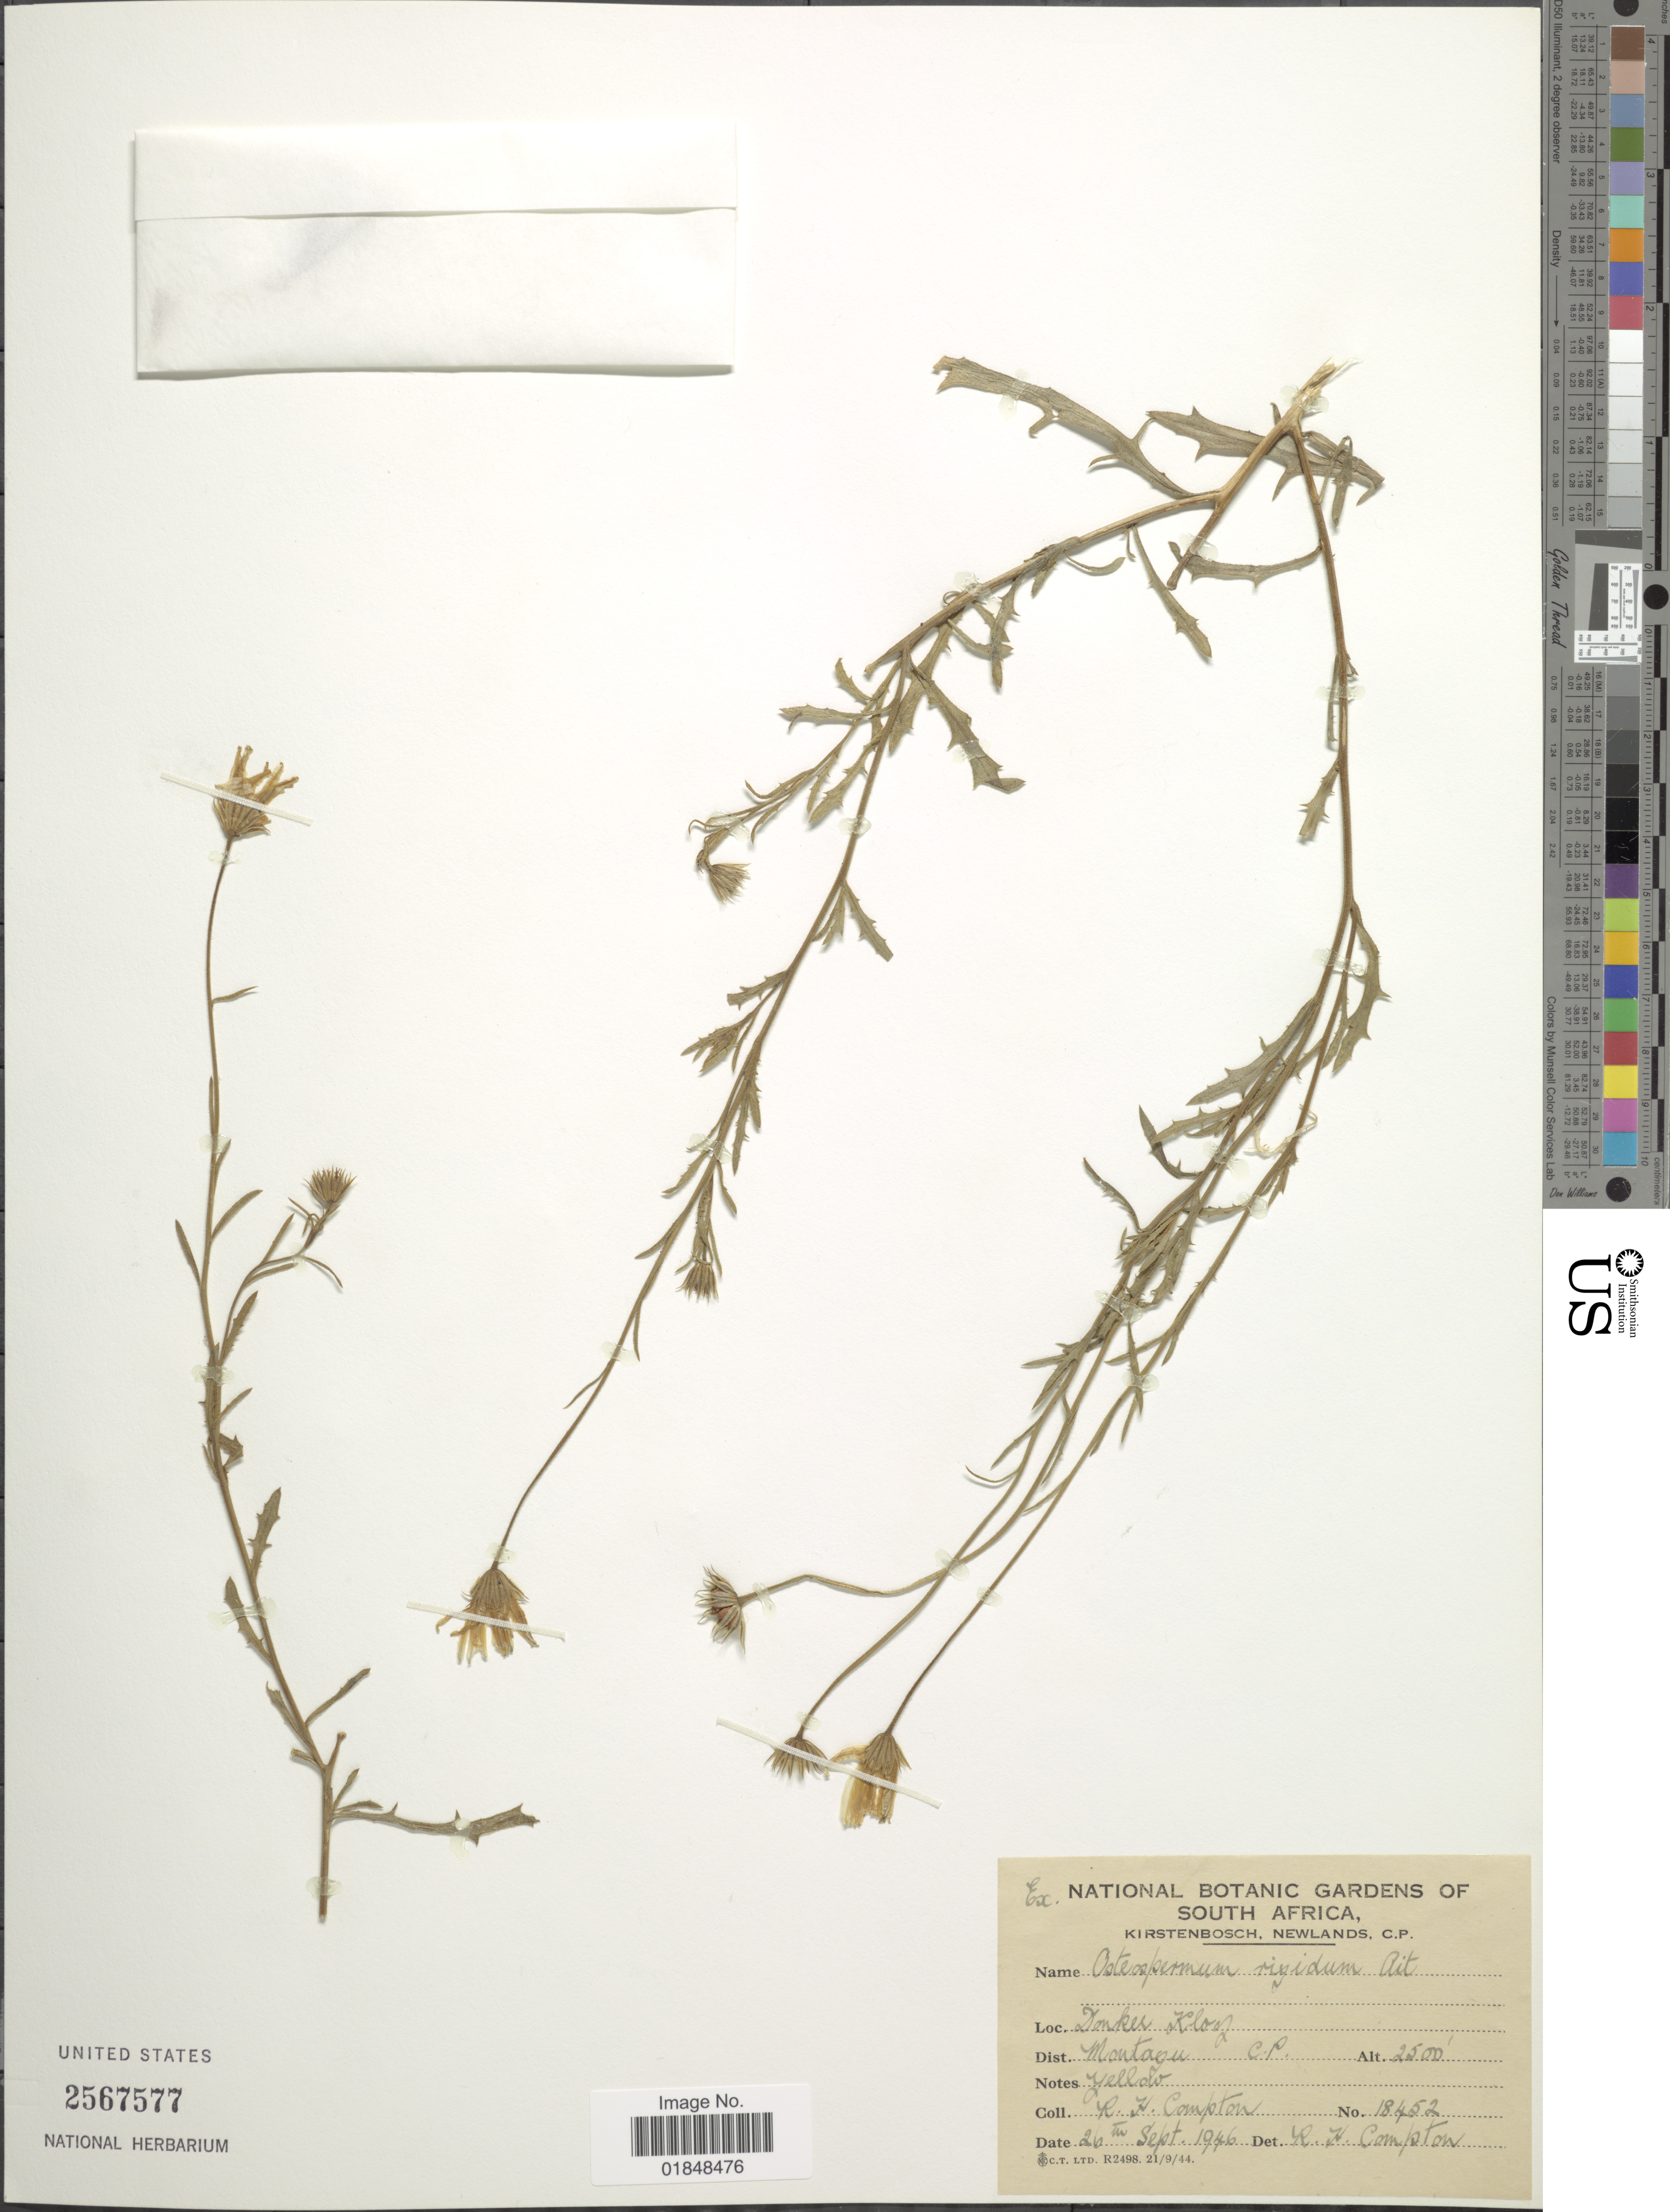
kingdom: Plantae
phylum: Tracheophyta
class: Magnoliopsida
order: Asterales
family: Asteraceae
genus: Osteospermum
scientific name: Osteospermum rigidum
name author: Aiton ex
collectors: R. H. Compton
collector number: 18452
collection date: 1946-09-26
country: South Africa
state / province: Eastern Cape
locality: Donker Kloof. Dist. Montagne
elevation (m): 762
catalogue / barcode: US 2567577